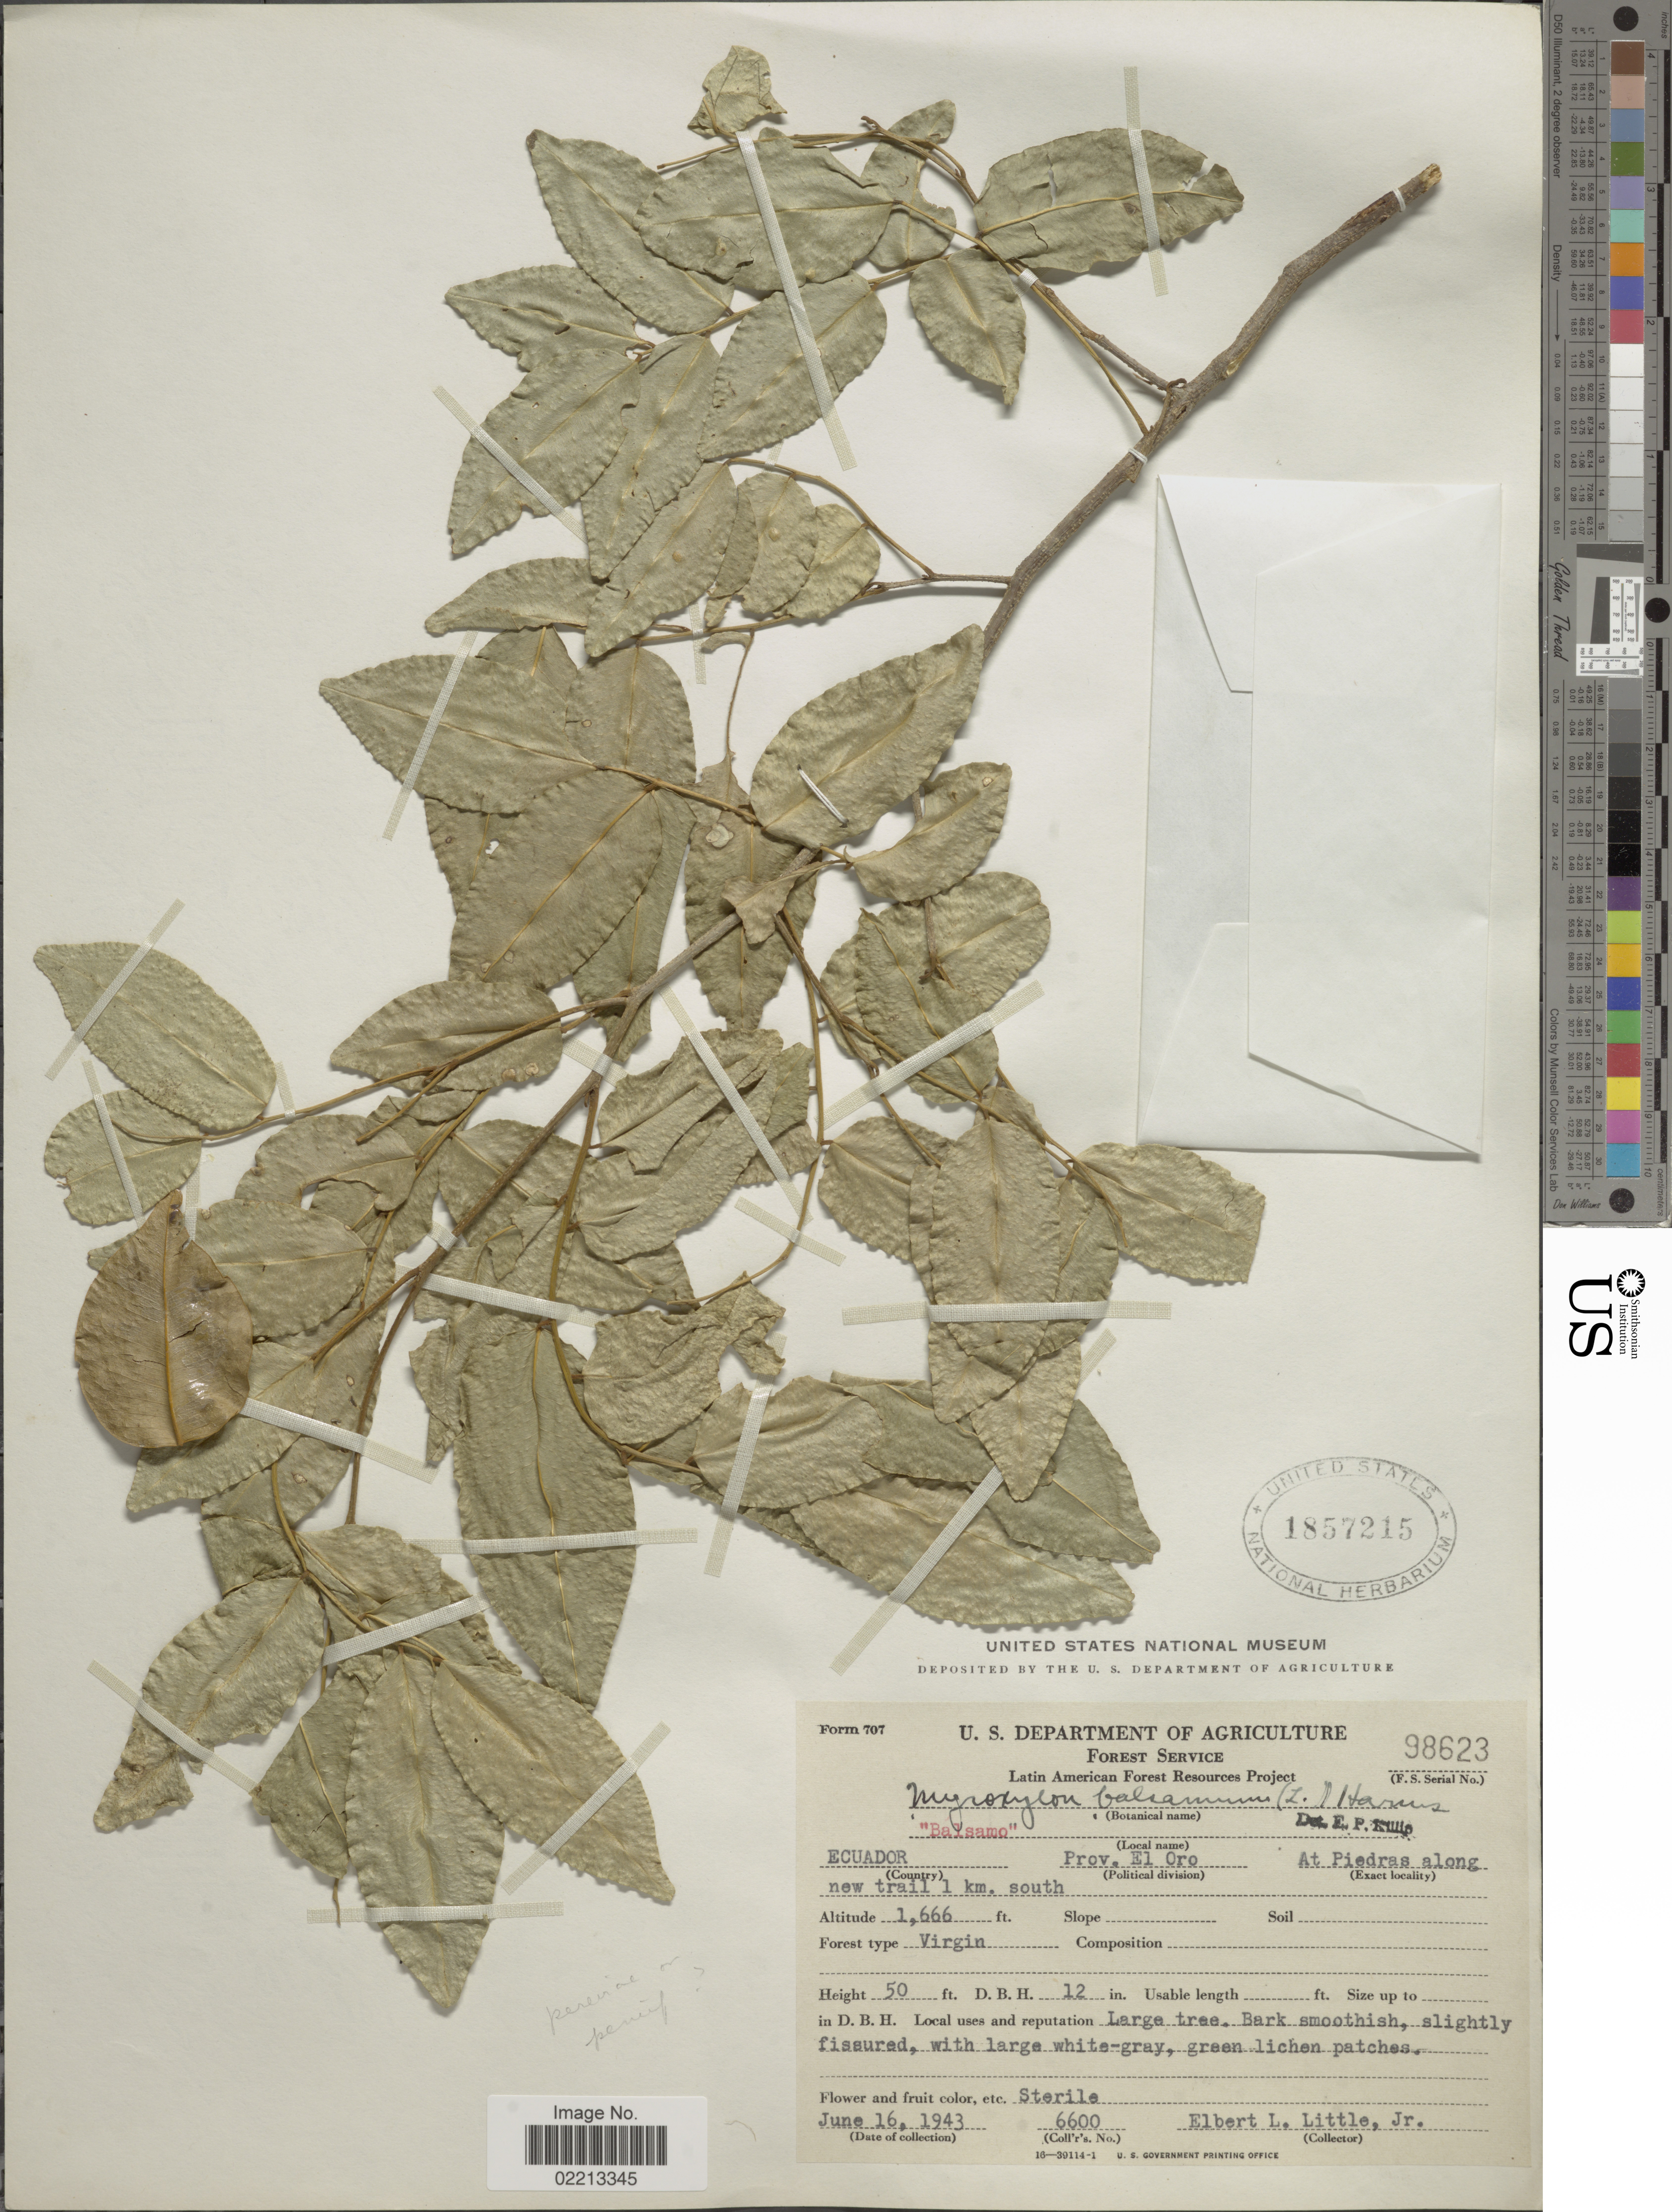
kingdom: Plantae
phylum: Tracheophyta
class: Magnoliopsida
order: Fabales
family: Fabaceae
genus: Myroxylon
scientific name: Myroxylon peruiferum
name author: L. f.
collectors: E. L. Little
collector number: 6600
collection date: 1943-06-16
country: Ecuador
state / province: El Oro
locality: At Piedras along new trail 1 km. south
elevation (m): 508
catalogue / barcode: US 1857215